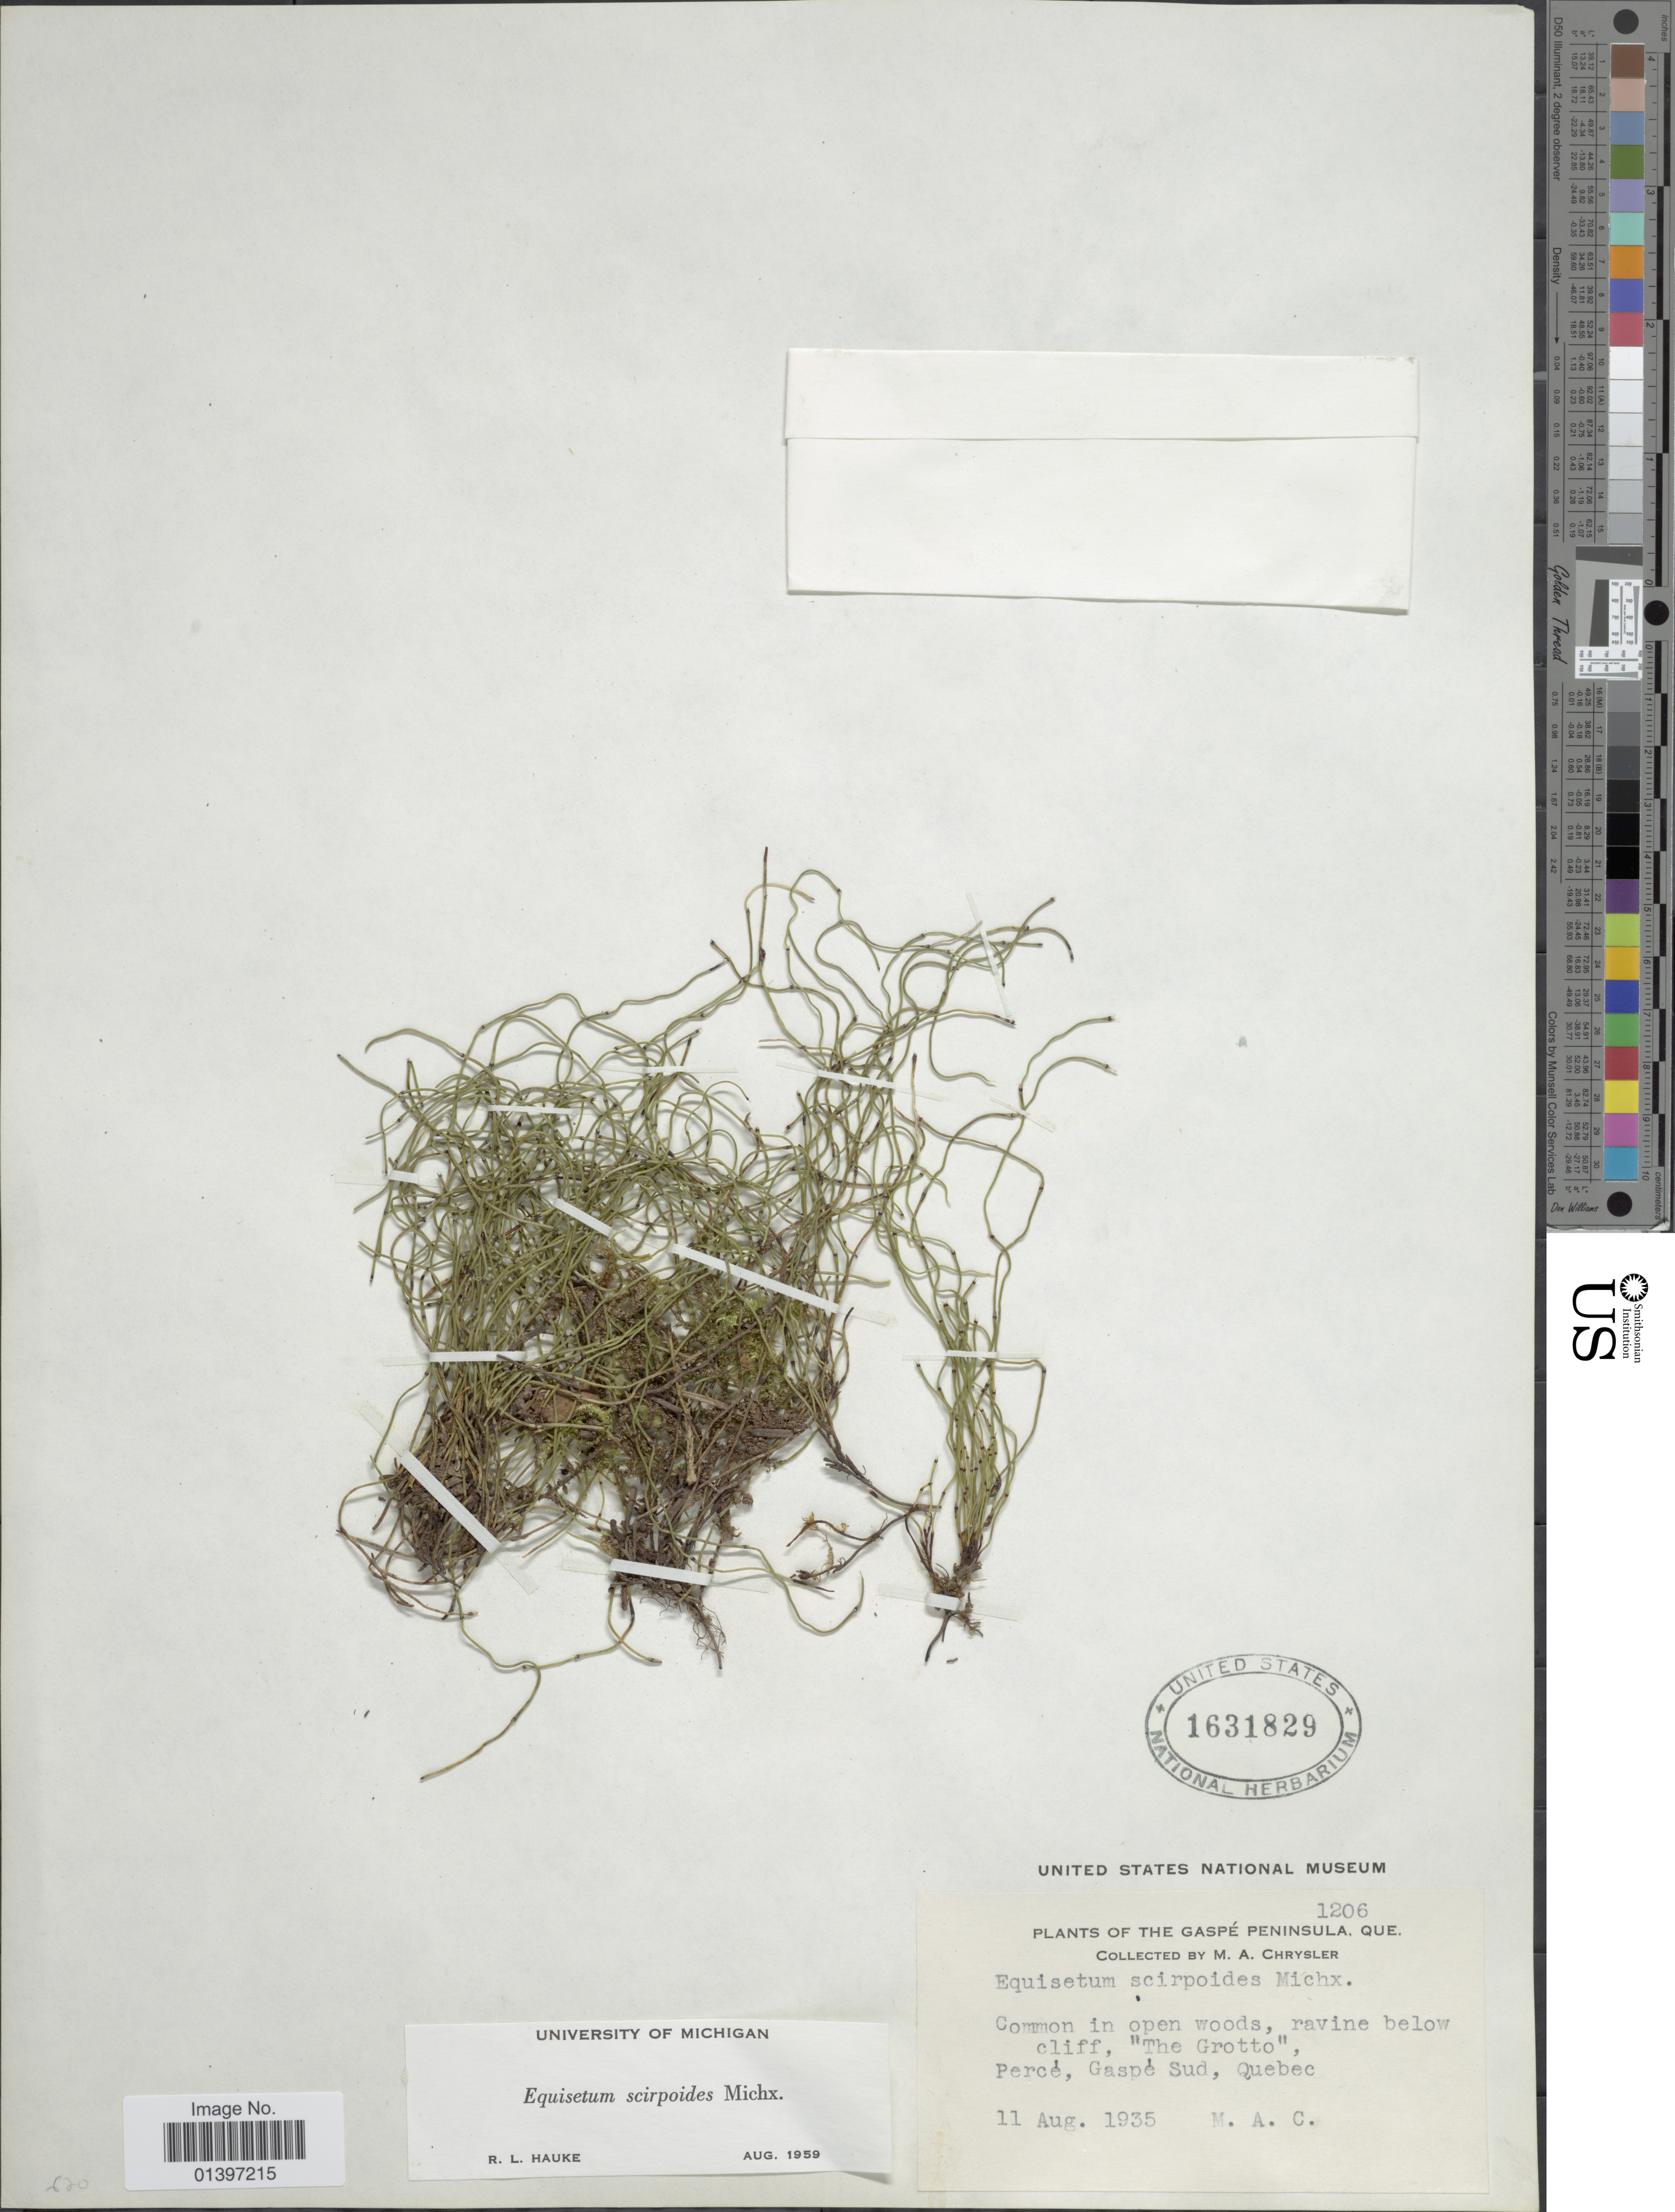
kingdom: Plantae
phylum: Tracheophyta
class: Polypodiopsida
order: Equisetales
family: Equisetaceae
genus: Equisetum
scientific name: Equisetum scirpoides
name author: Michx.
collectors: M. A. Chrysler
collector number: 1206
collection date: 1935-08-11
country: Canada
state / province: Quebec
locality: Gaspé Peninsula, Que, common in open woods, ravine below cliff, "The Grotto", Percé, Gaspé Sud, Quebec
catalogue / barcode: US 1631829